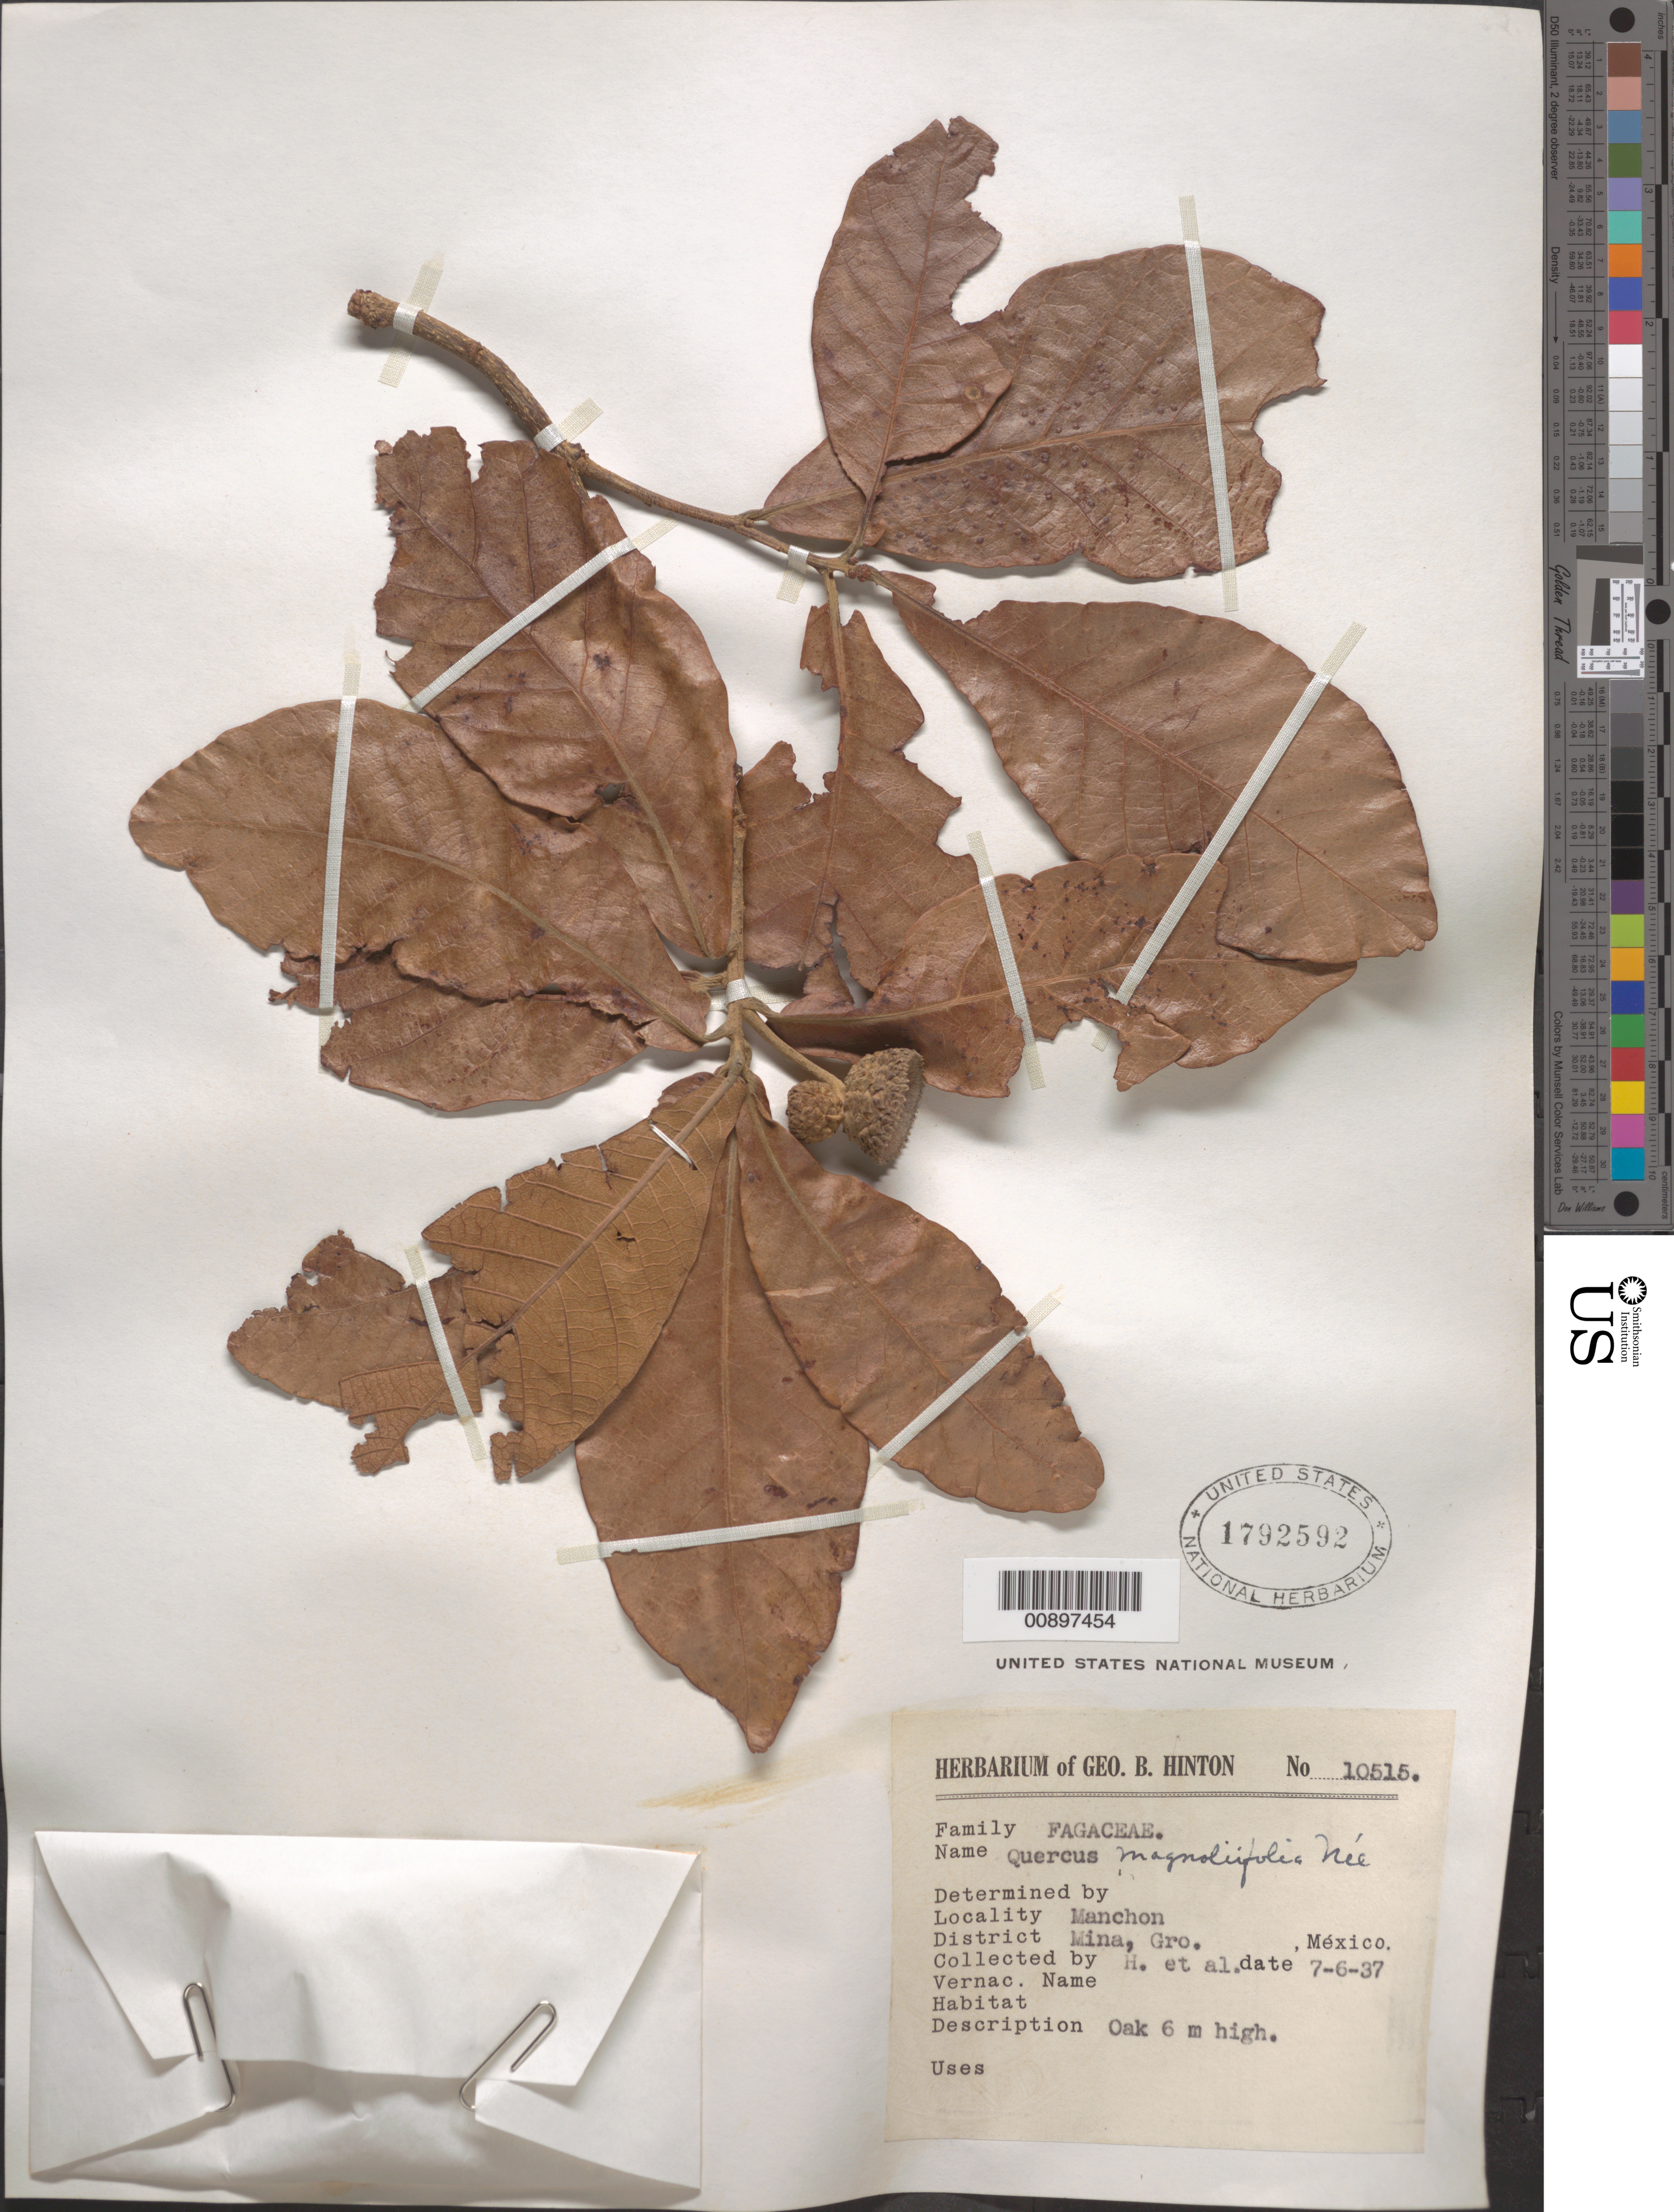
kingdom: Plantae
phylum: Tracheophyta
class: Magnoliopsida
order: Fagales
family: Fagaceae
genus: Quercus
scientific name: Quercus magnoliifolia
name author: Née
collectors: G. B. Hinton & et al.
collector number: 10515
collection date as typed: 06 Jul 1937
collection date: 1937-07-06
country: Mexico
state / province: Guerrero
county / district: Mina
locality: Manchon, District Mina, Guerrero.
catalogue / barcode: US 1792592